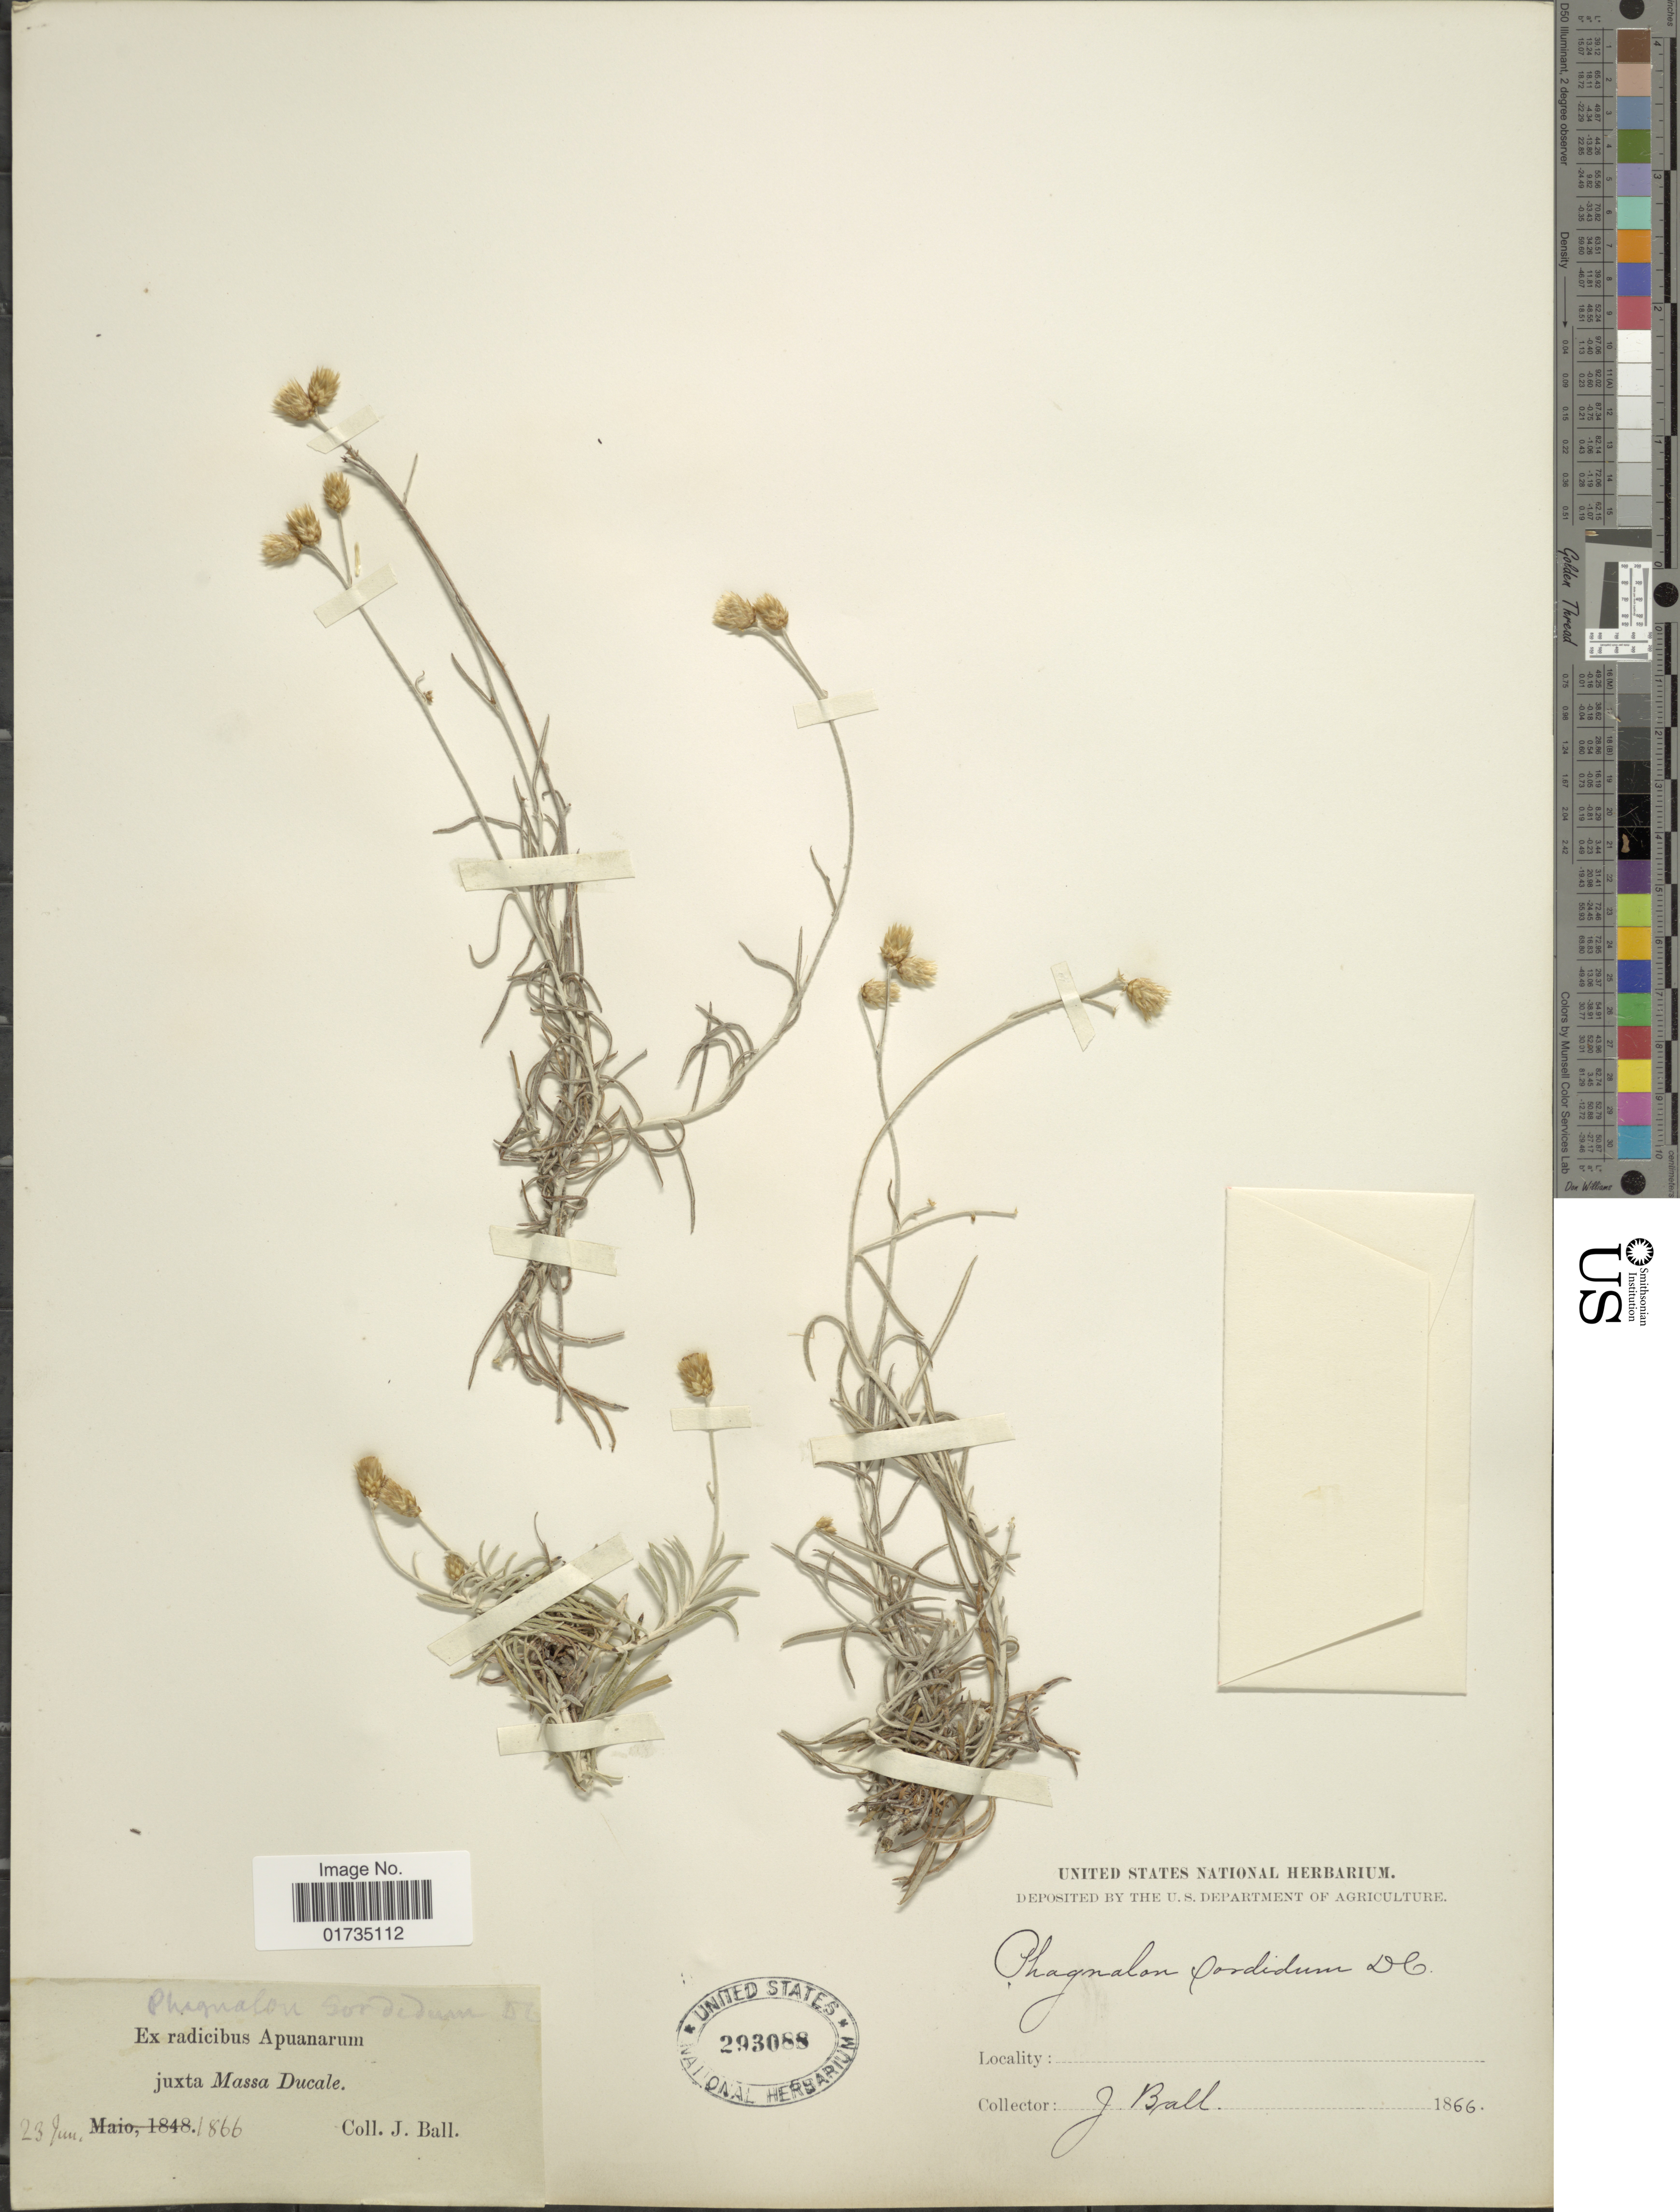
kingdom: Plantae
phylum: Tracheophyta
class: Magnoliopsida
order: Asterales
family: Asteraceae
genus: Phagnalon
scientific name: Phagnalon sordidum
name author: (L.) Rchb.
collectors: Bro. Ariste-Joseph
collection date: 1919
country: Colombia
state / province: Bogota D.C.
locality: Colombia. Region of Bogota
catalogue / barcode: US 1067955